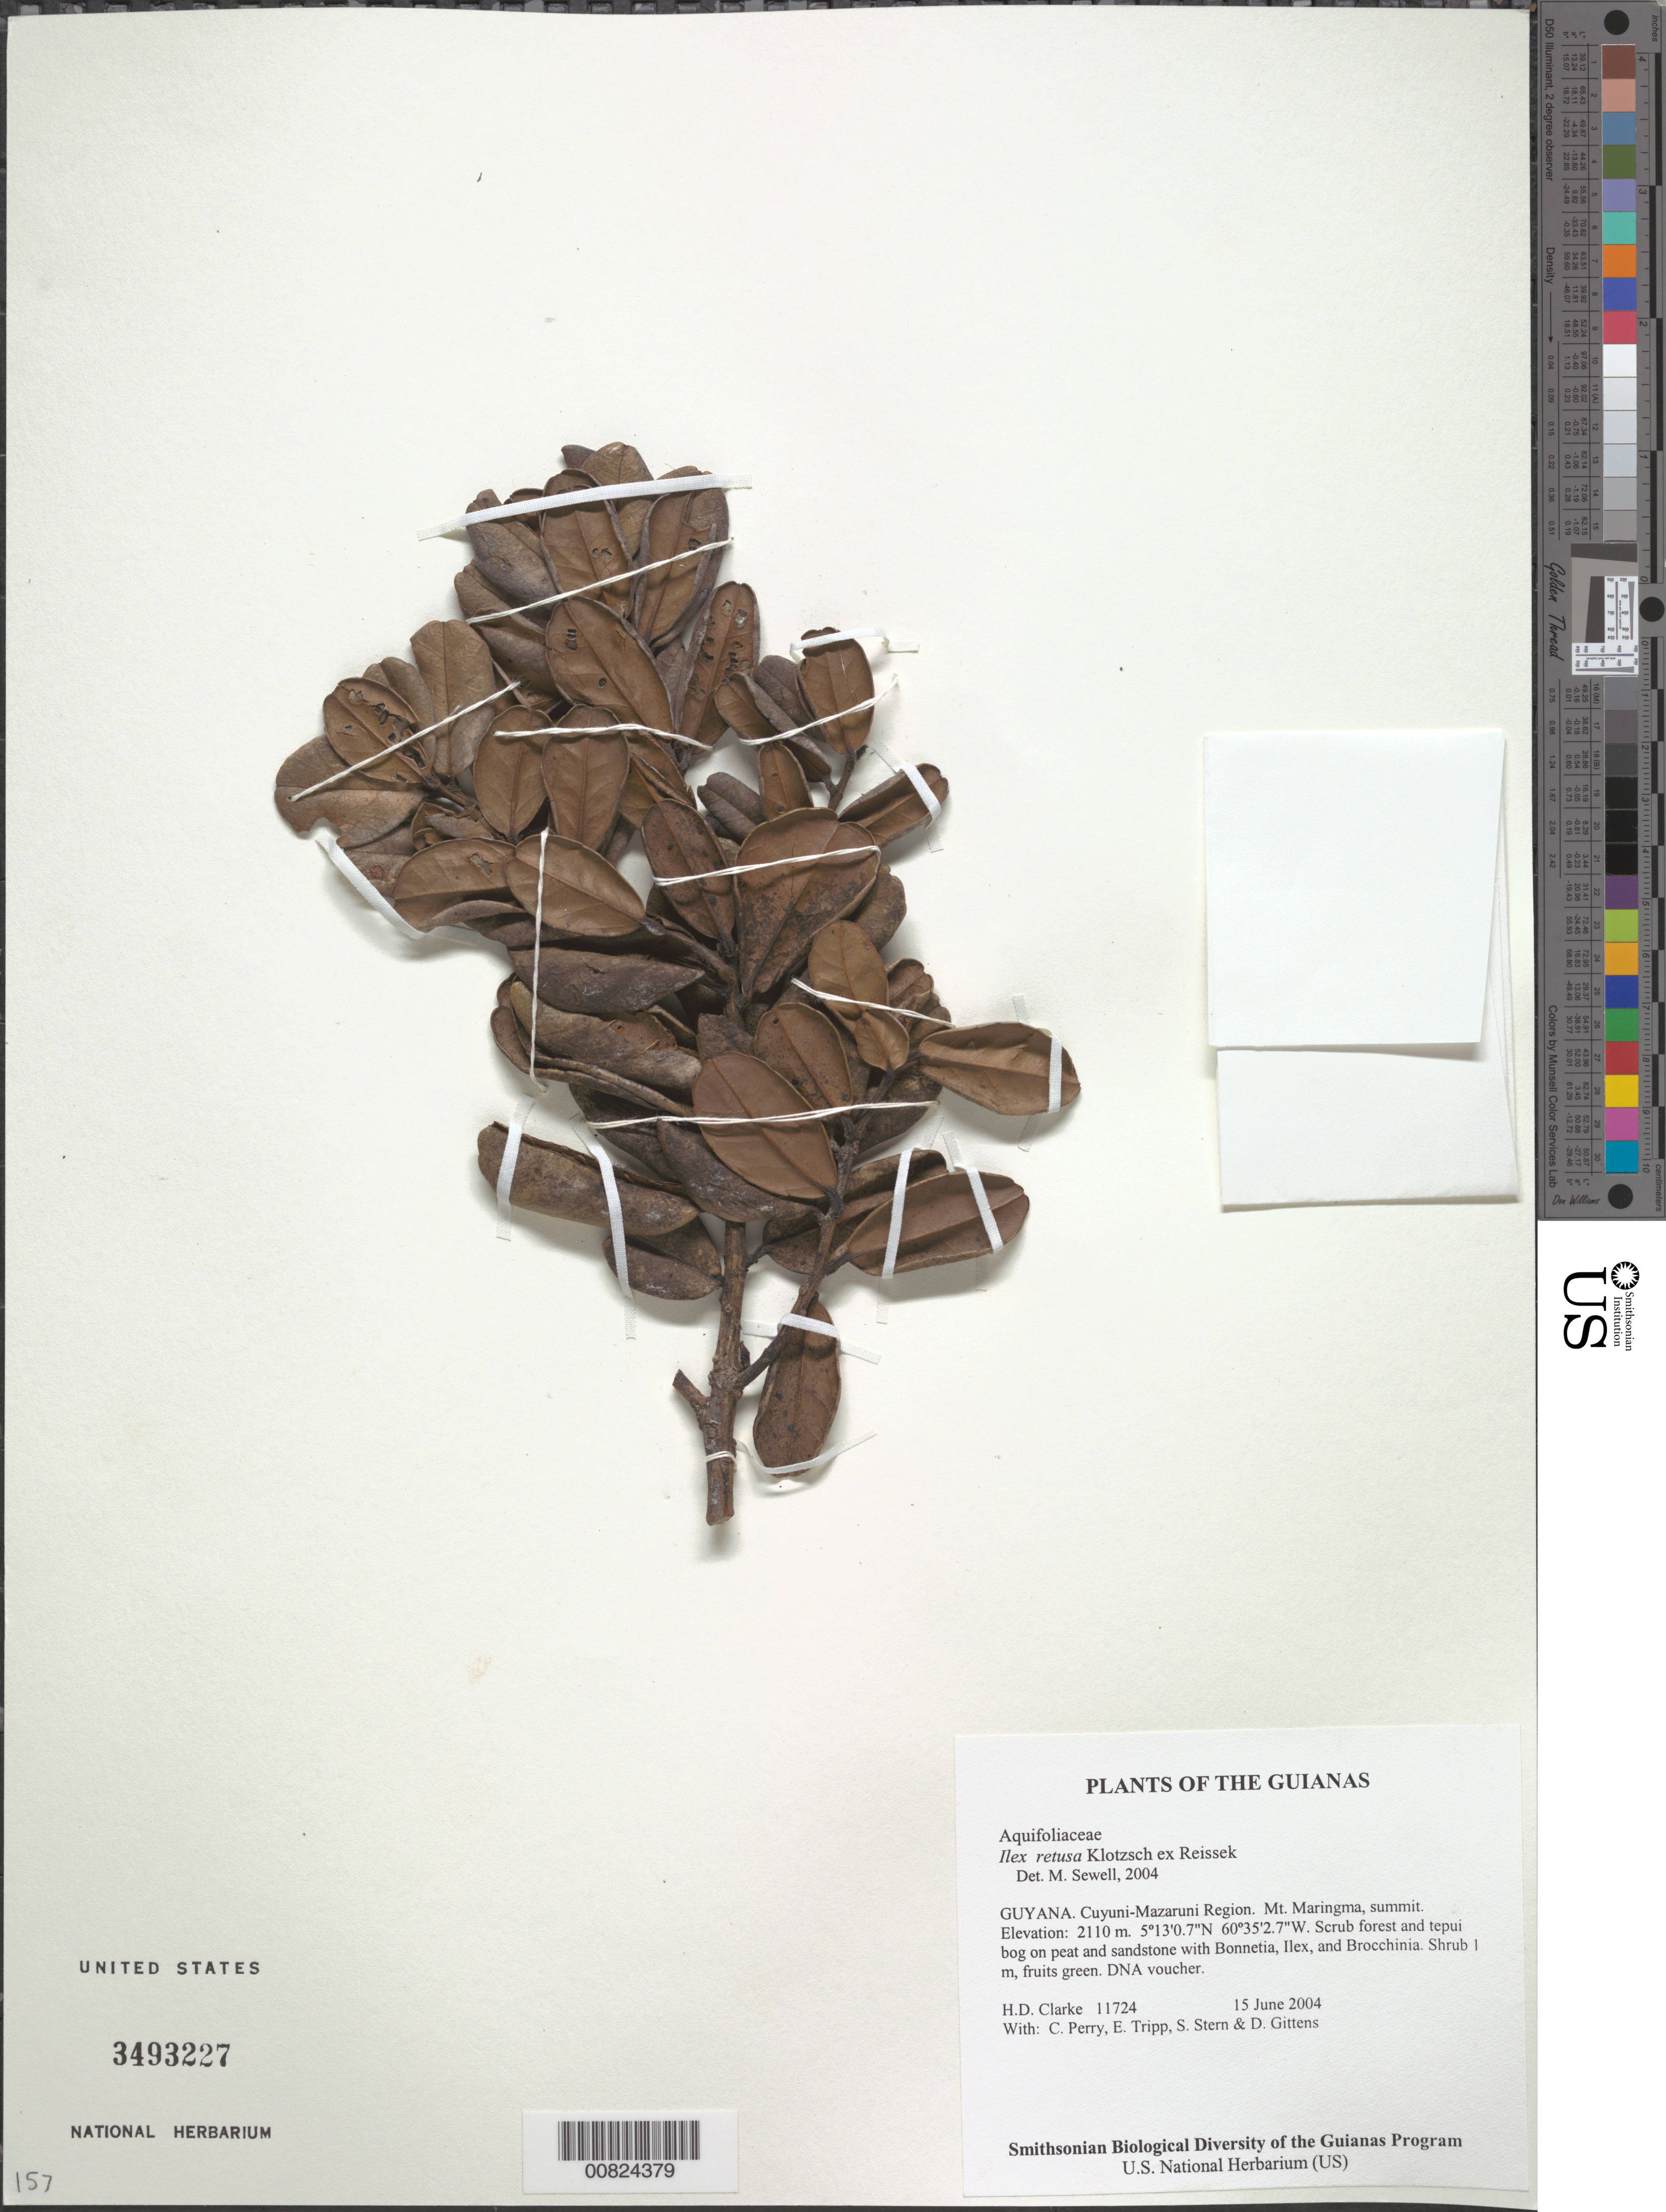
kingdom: Plantae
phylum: Tracheophyta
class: Magnoliopsida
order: Aquifoliales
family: Aquifoliaceae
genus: Ilex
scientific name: Ilex retusa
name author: Klotzsch ex Reissek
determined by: Sewell, M.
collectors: H. D. Clarke, C. Perry, E. Tripp, S. R. Stern & D. Gittens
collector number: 11724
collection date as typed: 15 June 2004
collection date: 2004-06-15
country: Guyana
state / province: Cuyuni-Mazaruni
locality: Mt. Maringma, summit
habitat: Scrub forest and tepui bog on peat and sandstone with Bonnetia, Ilex, and Brocchinia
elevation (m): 2110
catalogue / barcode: US 3493227